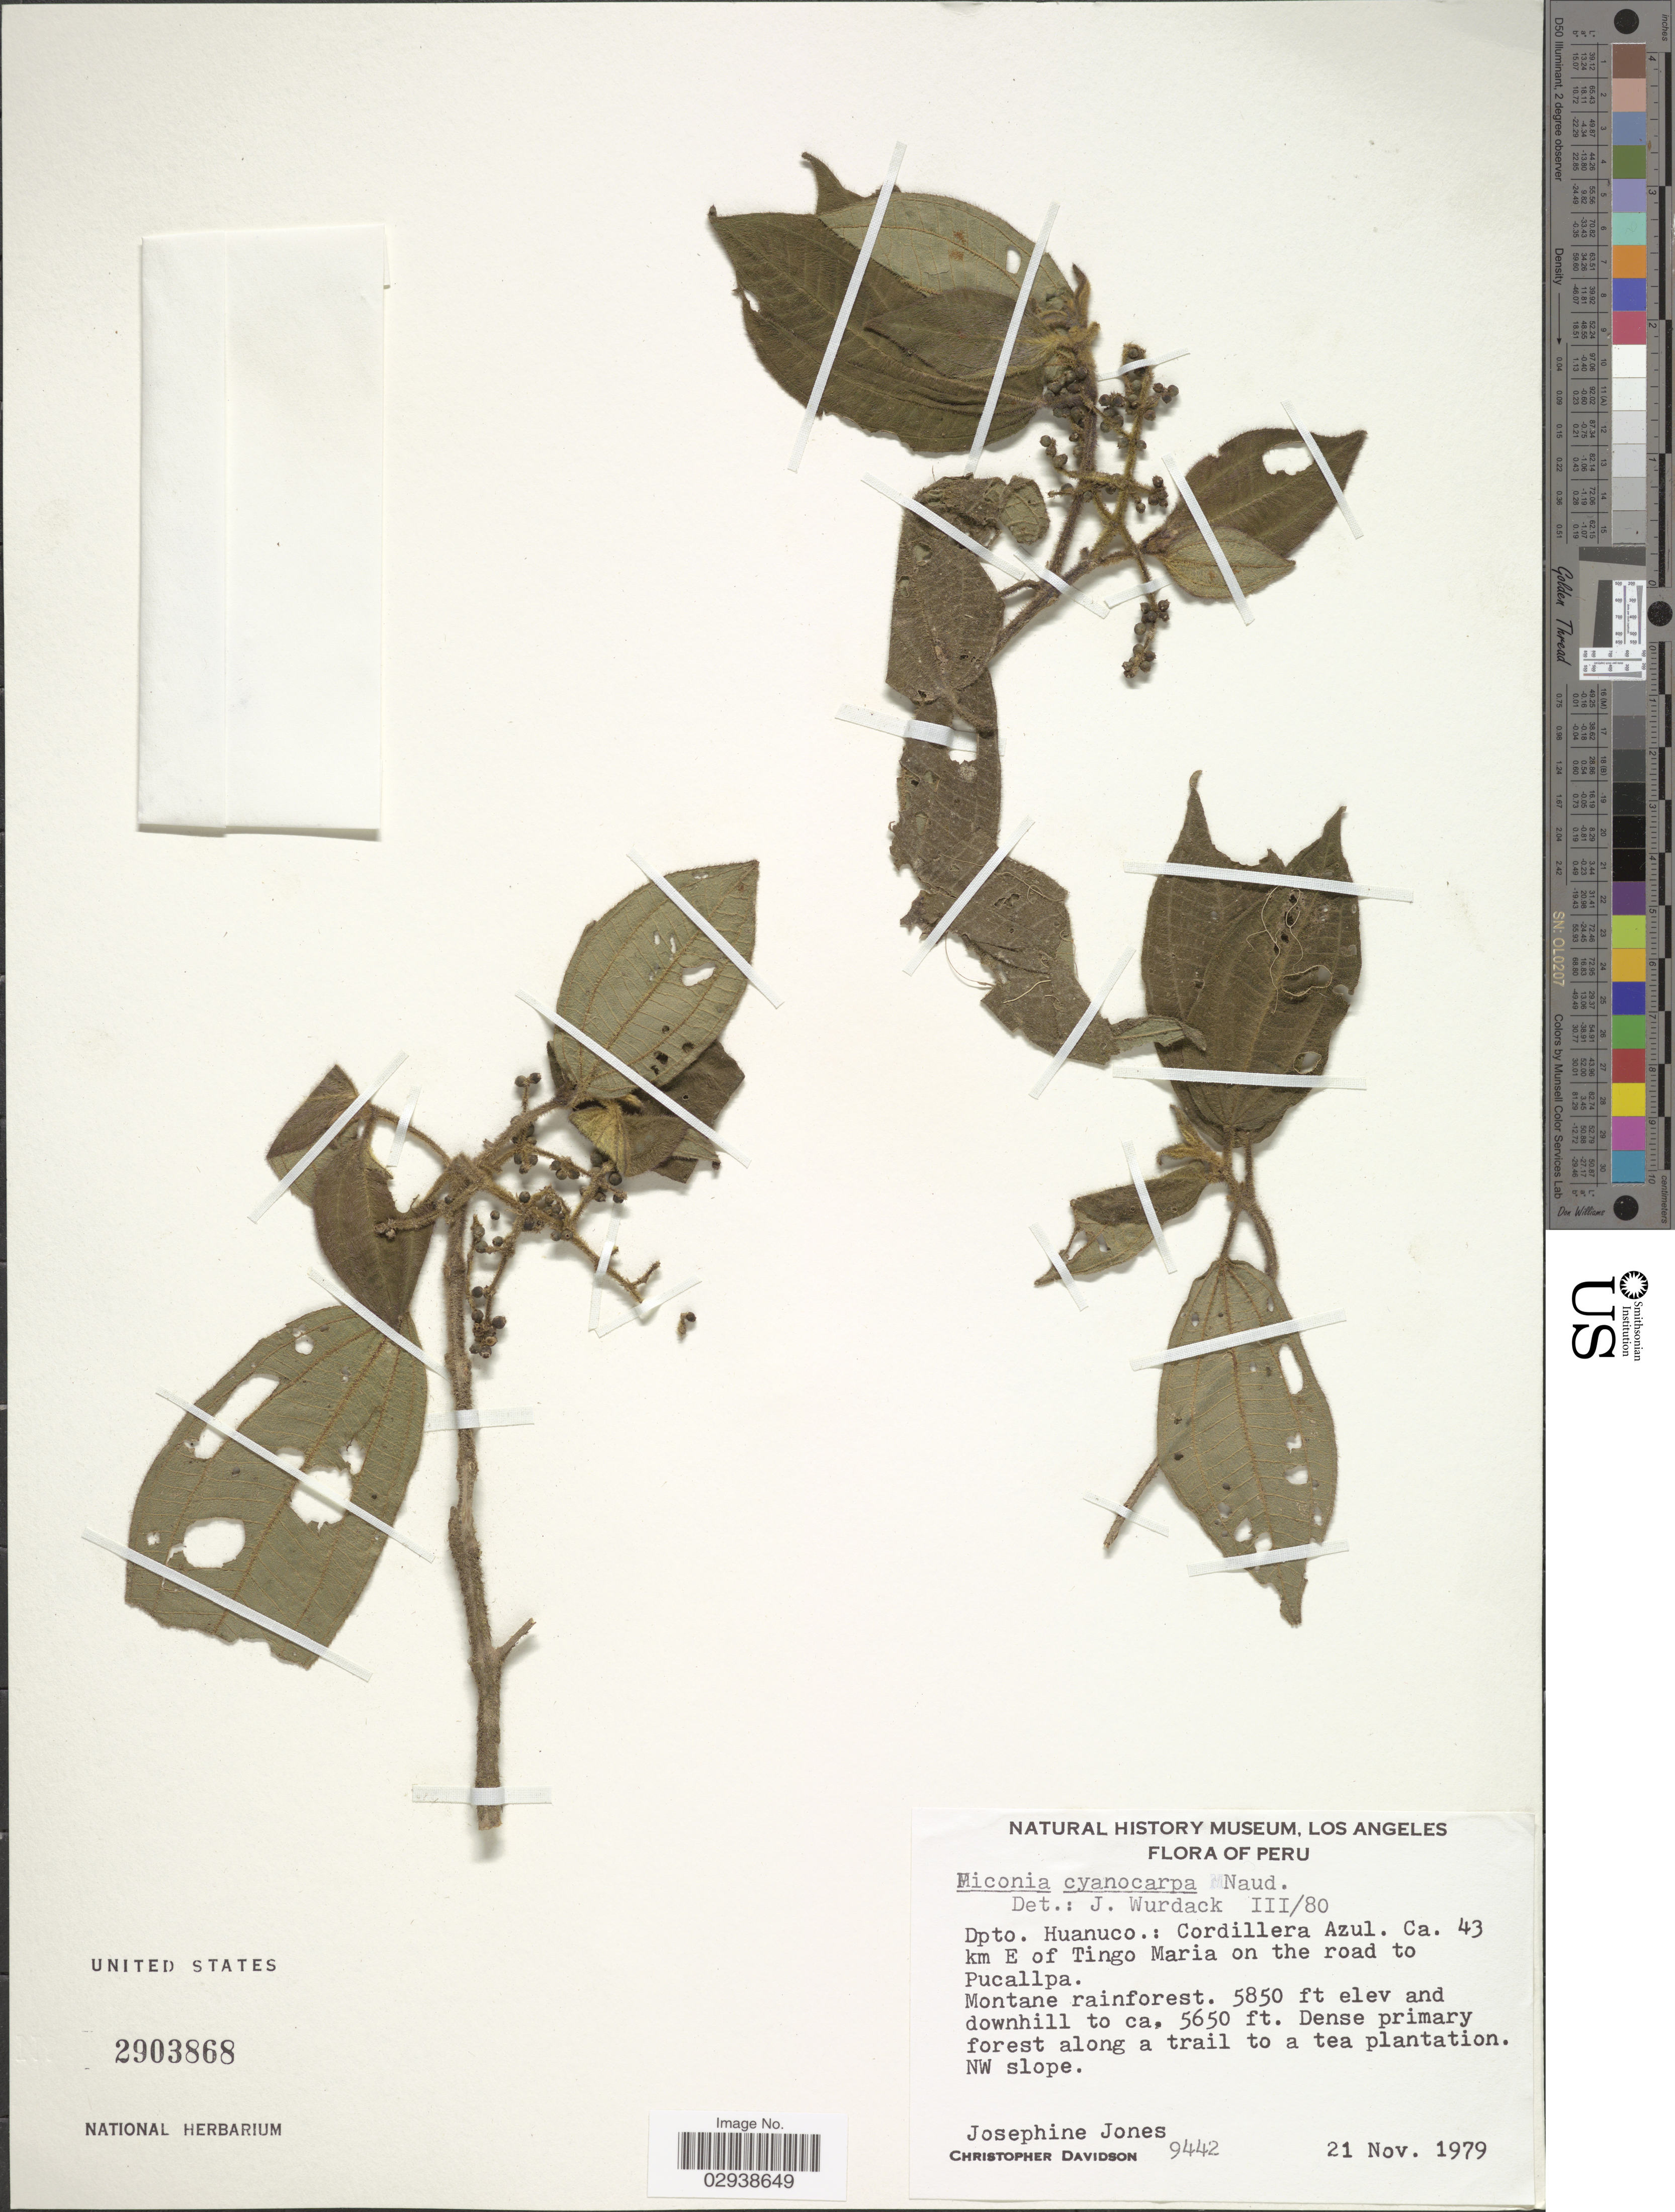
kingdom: Plantae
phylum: Tracheophyta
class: Magnoliopsida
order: Myrtales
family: Melastomataceae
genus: Miconia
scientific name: Miconia cyanocarpa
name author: Naudin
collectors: J. Jones & C. Davidson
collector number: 9442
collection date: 1979-11-21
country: Peru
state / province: Huánuco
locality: Dpto. Huanuco: Cordillera Azul, Ca. 43 km E of Tingo Maria on the road to Pucallpa, NW slope.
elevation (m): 1722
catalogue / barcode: US 2903868